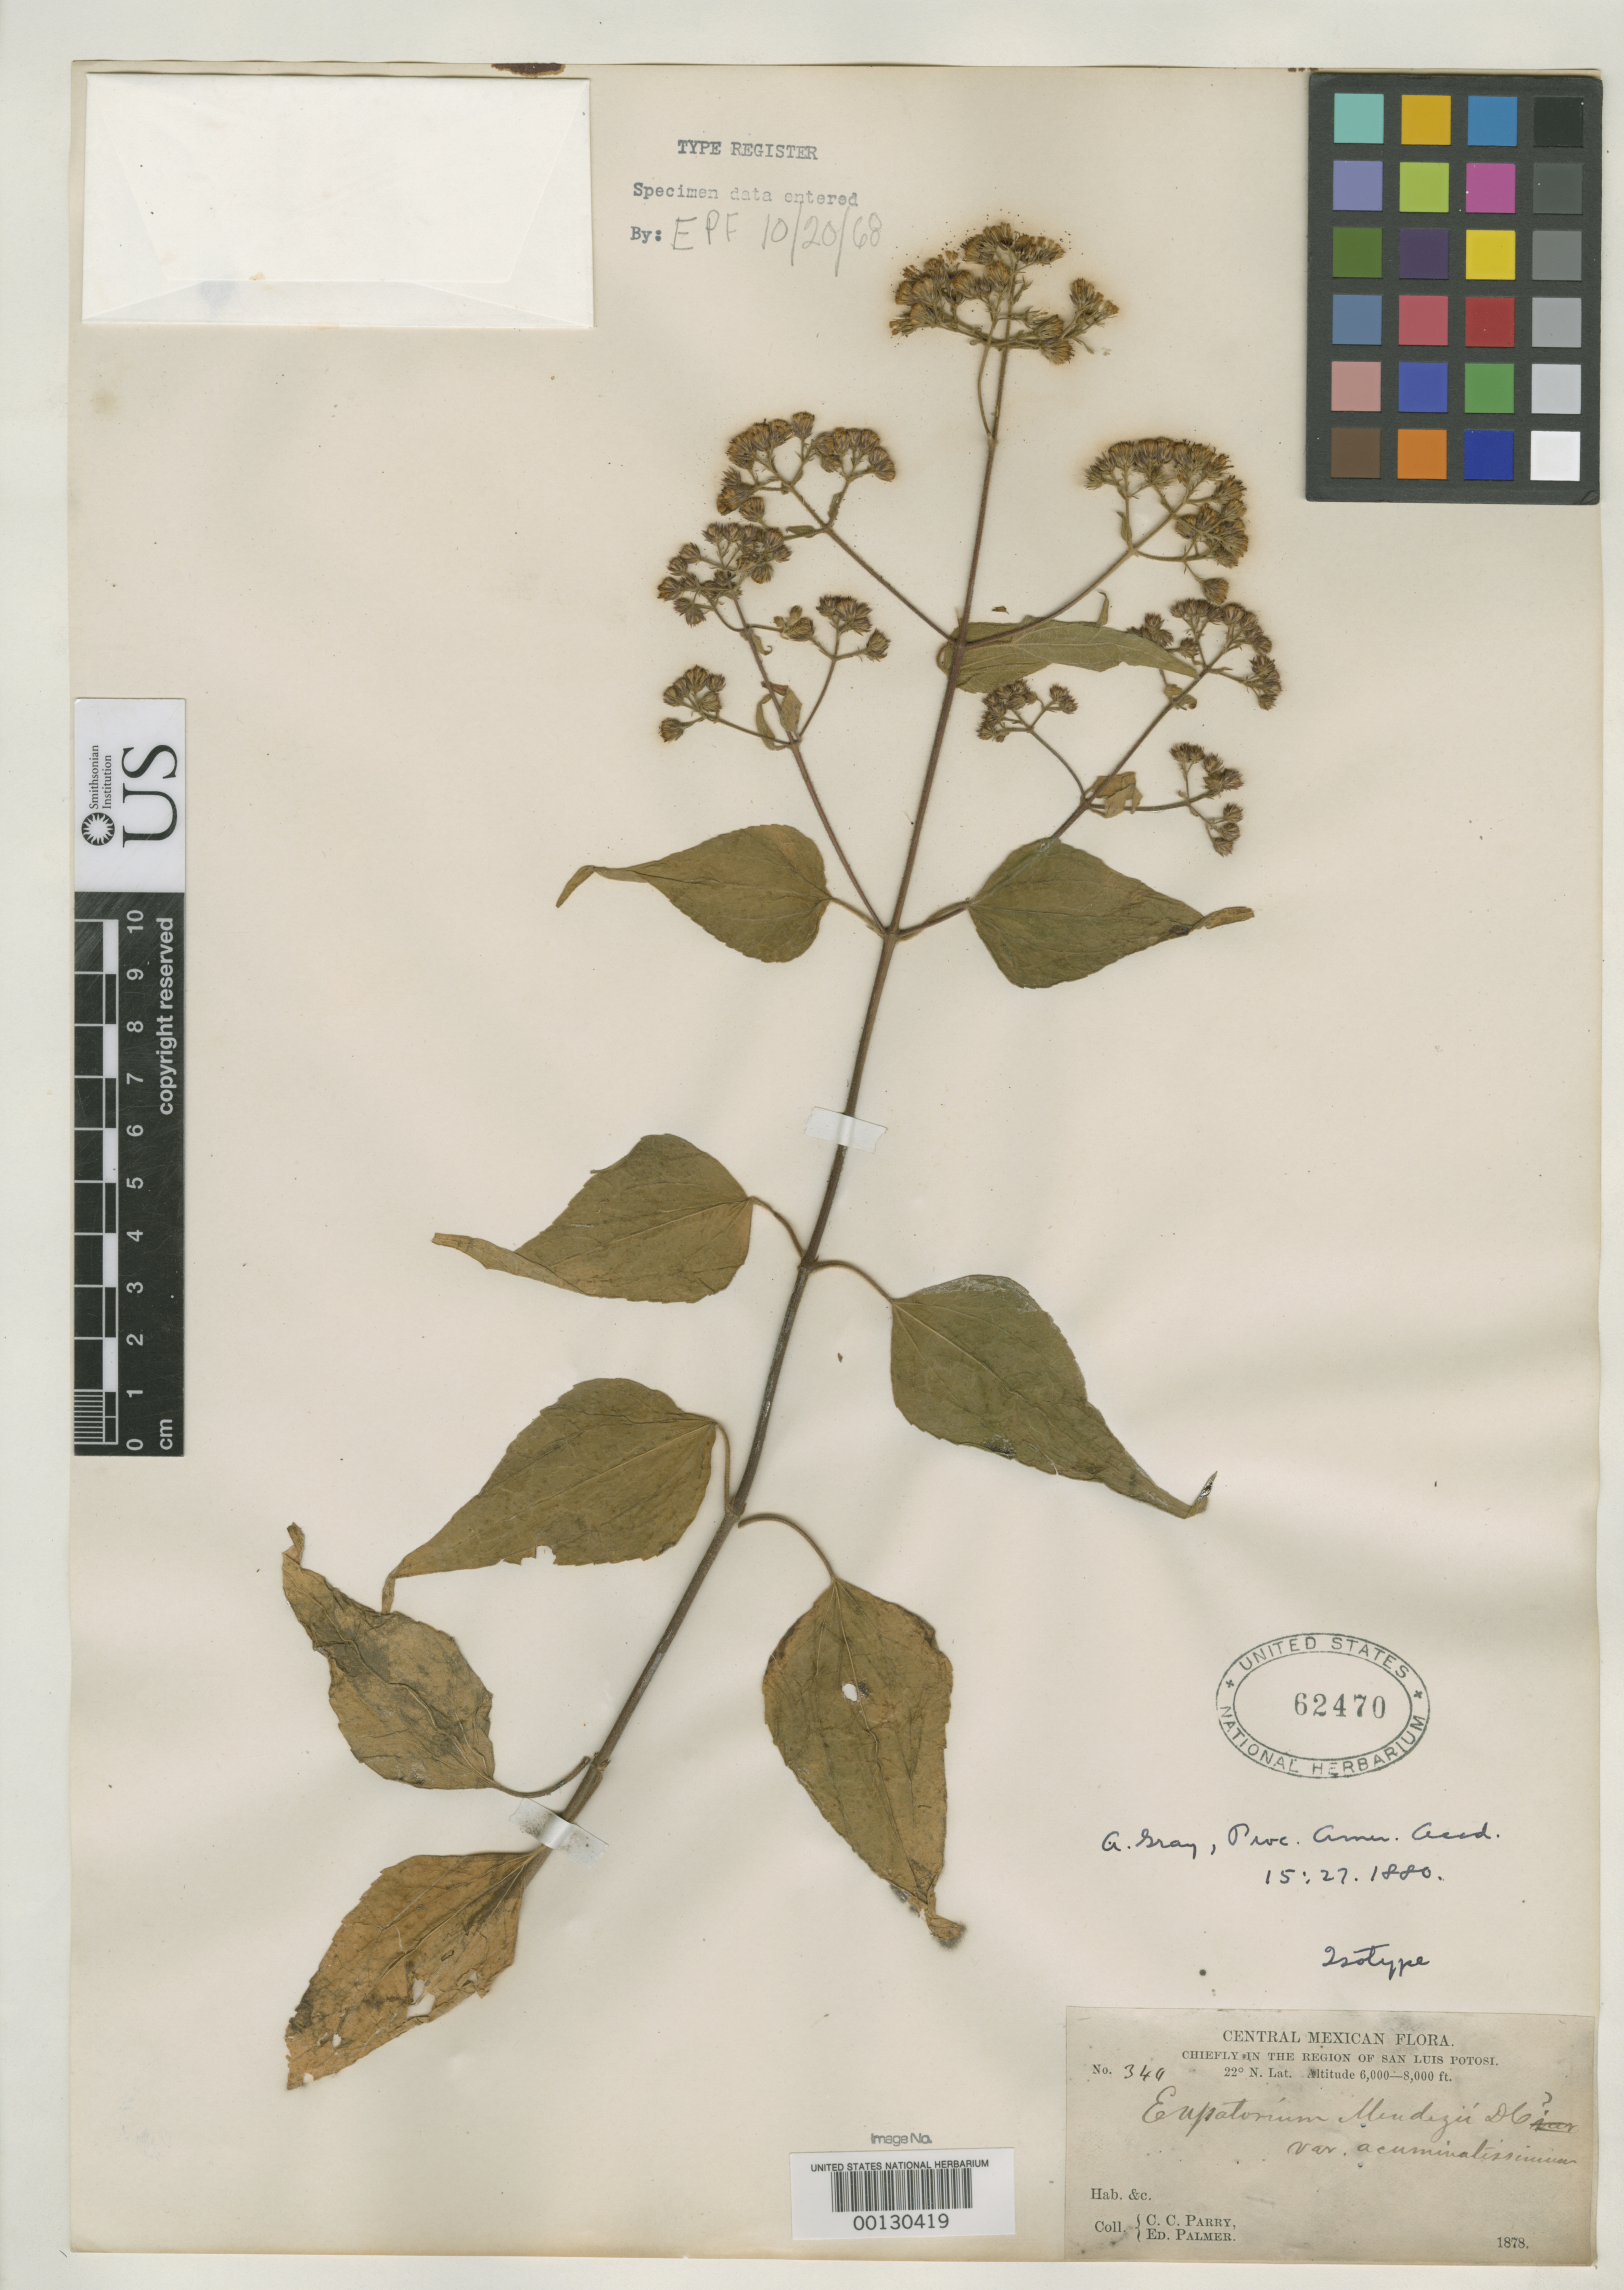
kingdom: Plantae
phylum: Tracheophyta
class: Magnoliopsida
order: Asterales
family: Asteraceae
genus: Eupatorium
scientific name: Eupatorium mendezii var. acuminatissimum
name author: A. Gray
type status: Isotype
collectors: C. C. Parry & E. Palmer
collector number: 340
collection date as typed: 1878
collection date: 1878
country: Mexico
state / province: San Luis Potosi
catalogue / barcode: US 62470